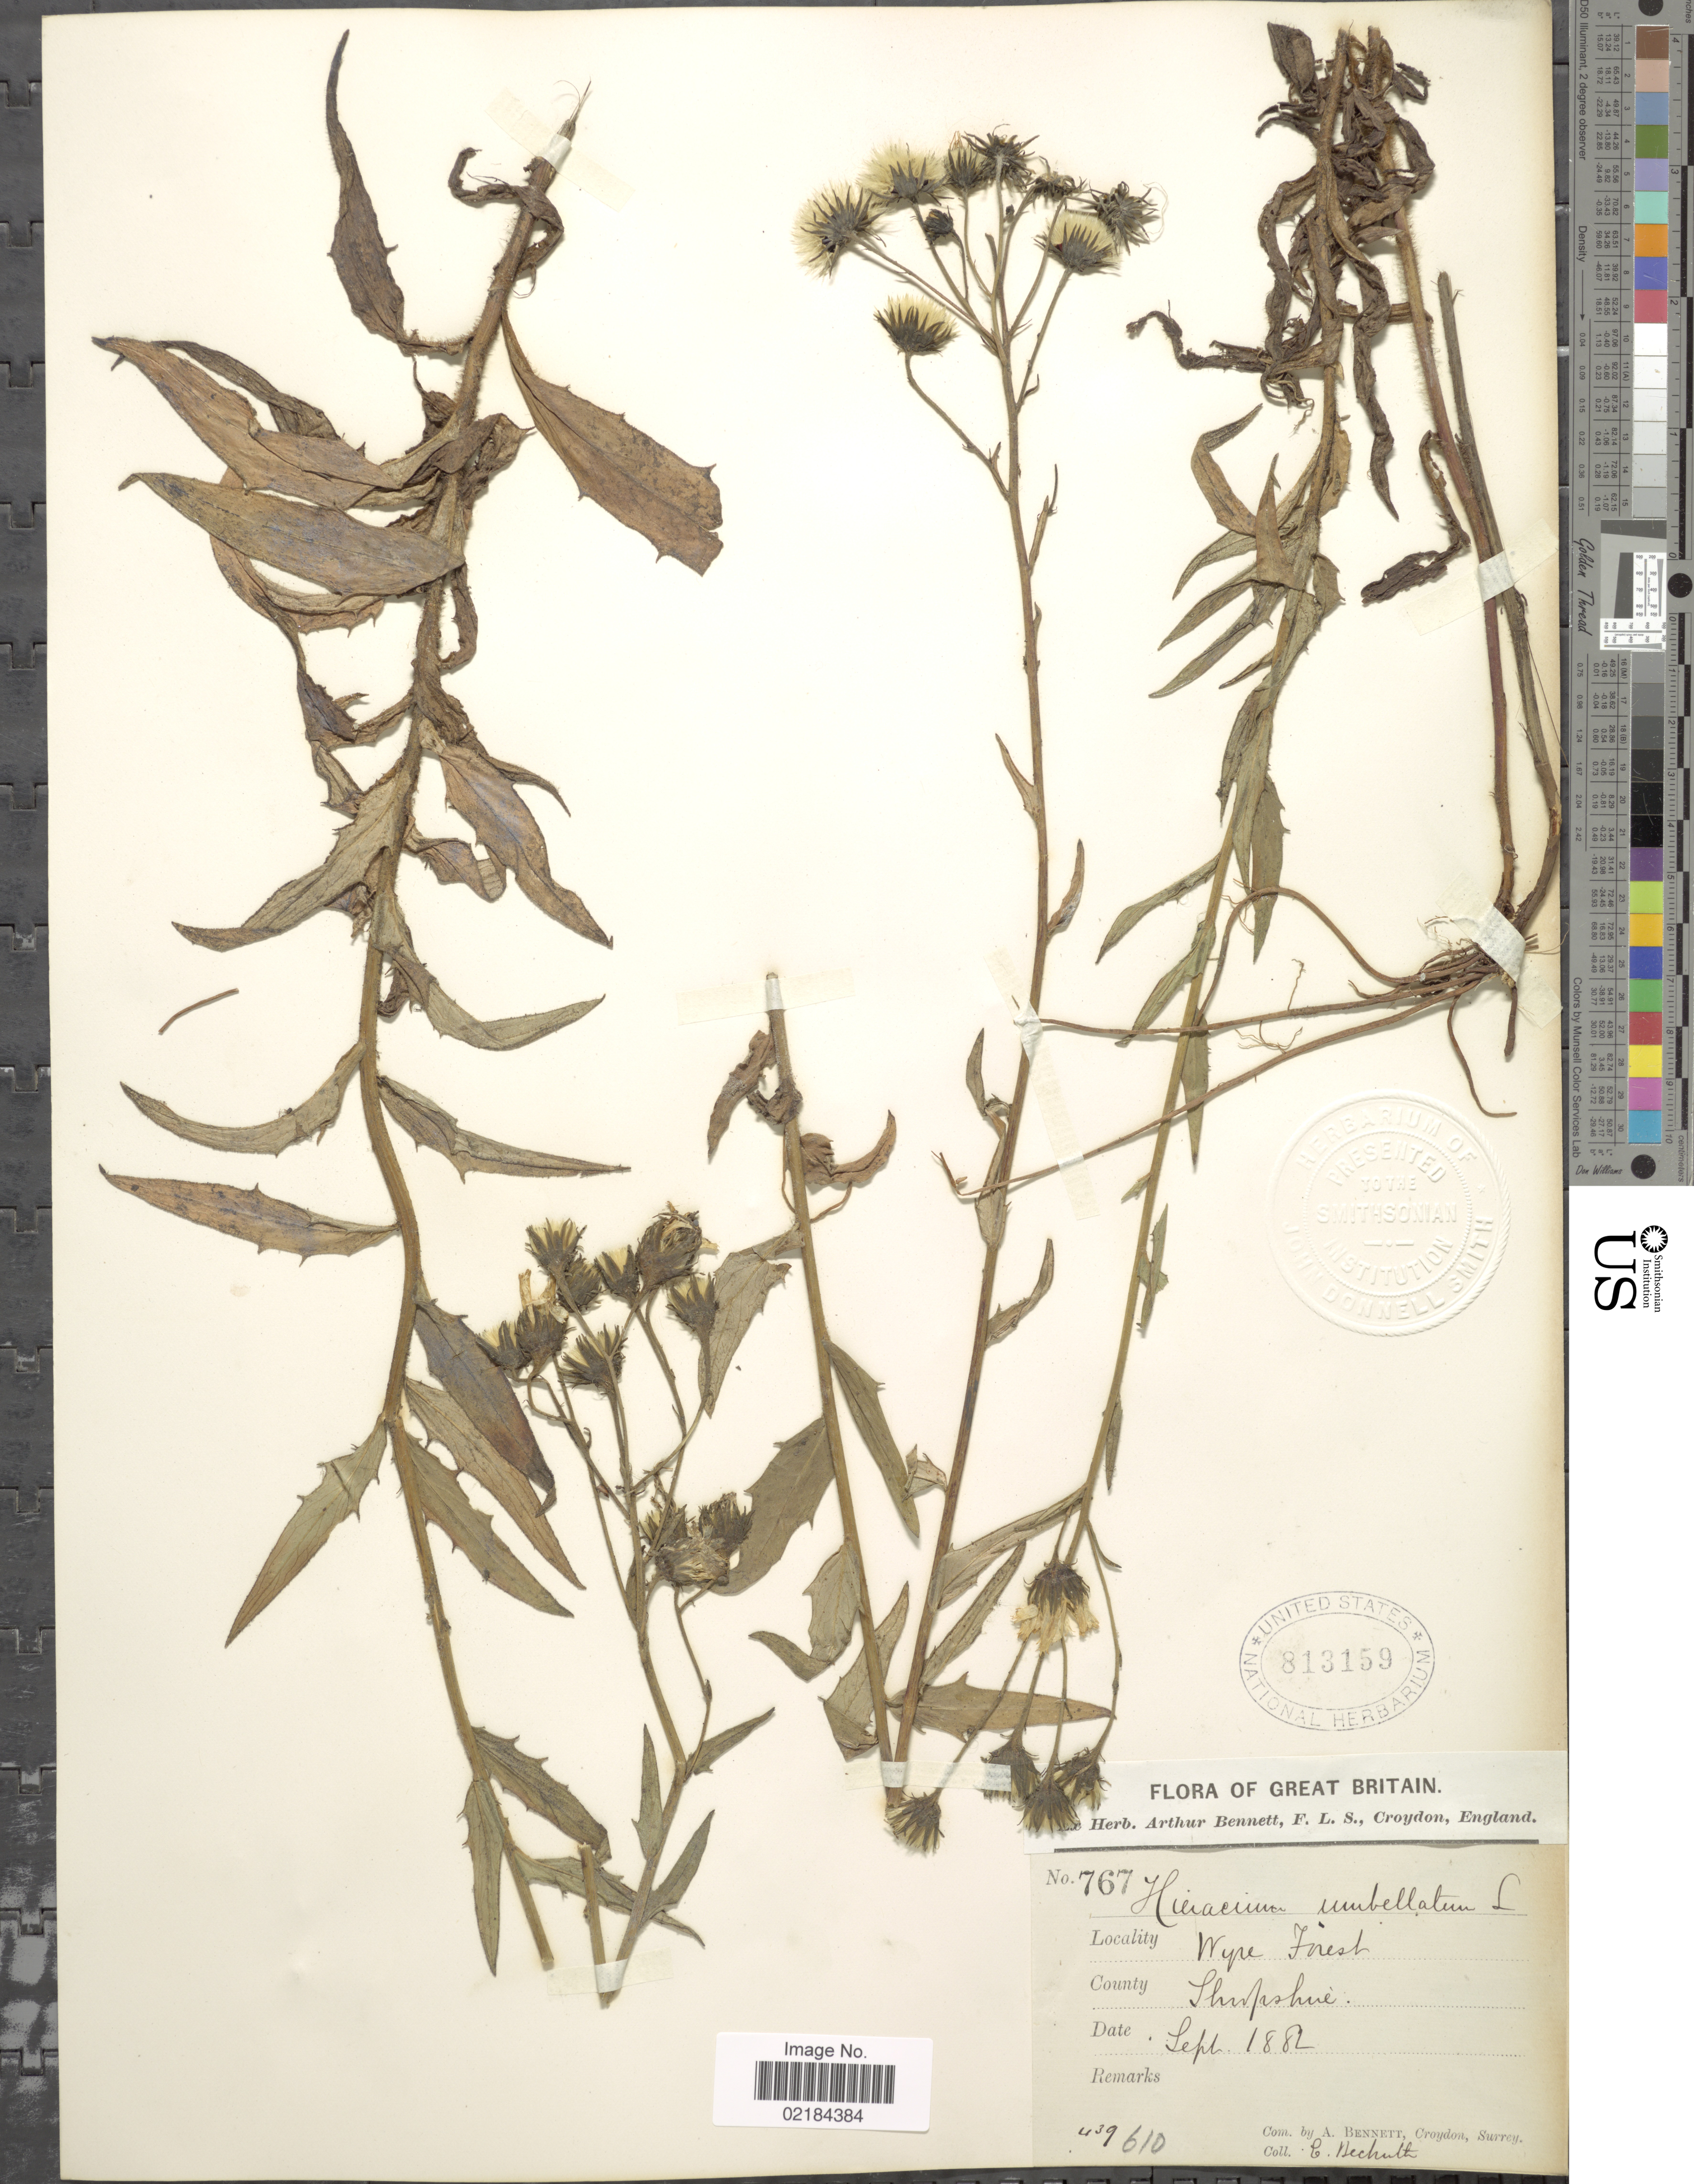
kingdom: Plantae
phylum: Tracheophyta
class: Magnoliopsida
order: Asterales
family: Asteraceae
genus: Hieracium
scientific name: Hieracium umbellatum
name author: L.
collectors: C. Bechult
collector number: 767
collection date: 1882-09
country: United Kingdom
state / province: England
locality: Great Britain, Wyre Forest. Shropshire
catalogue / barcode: US 813159